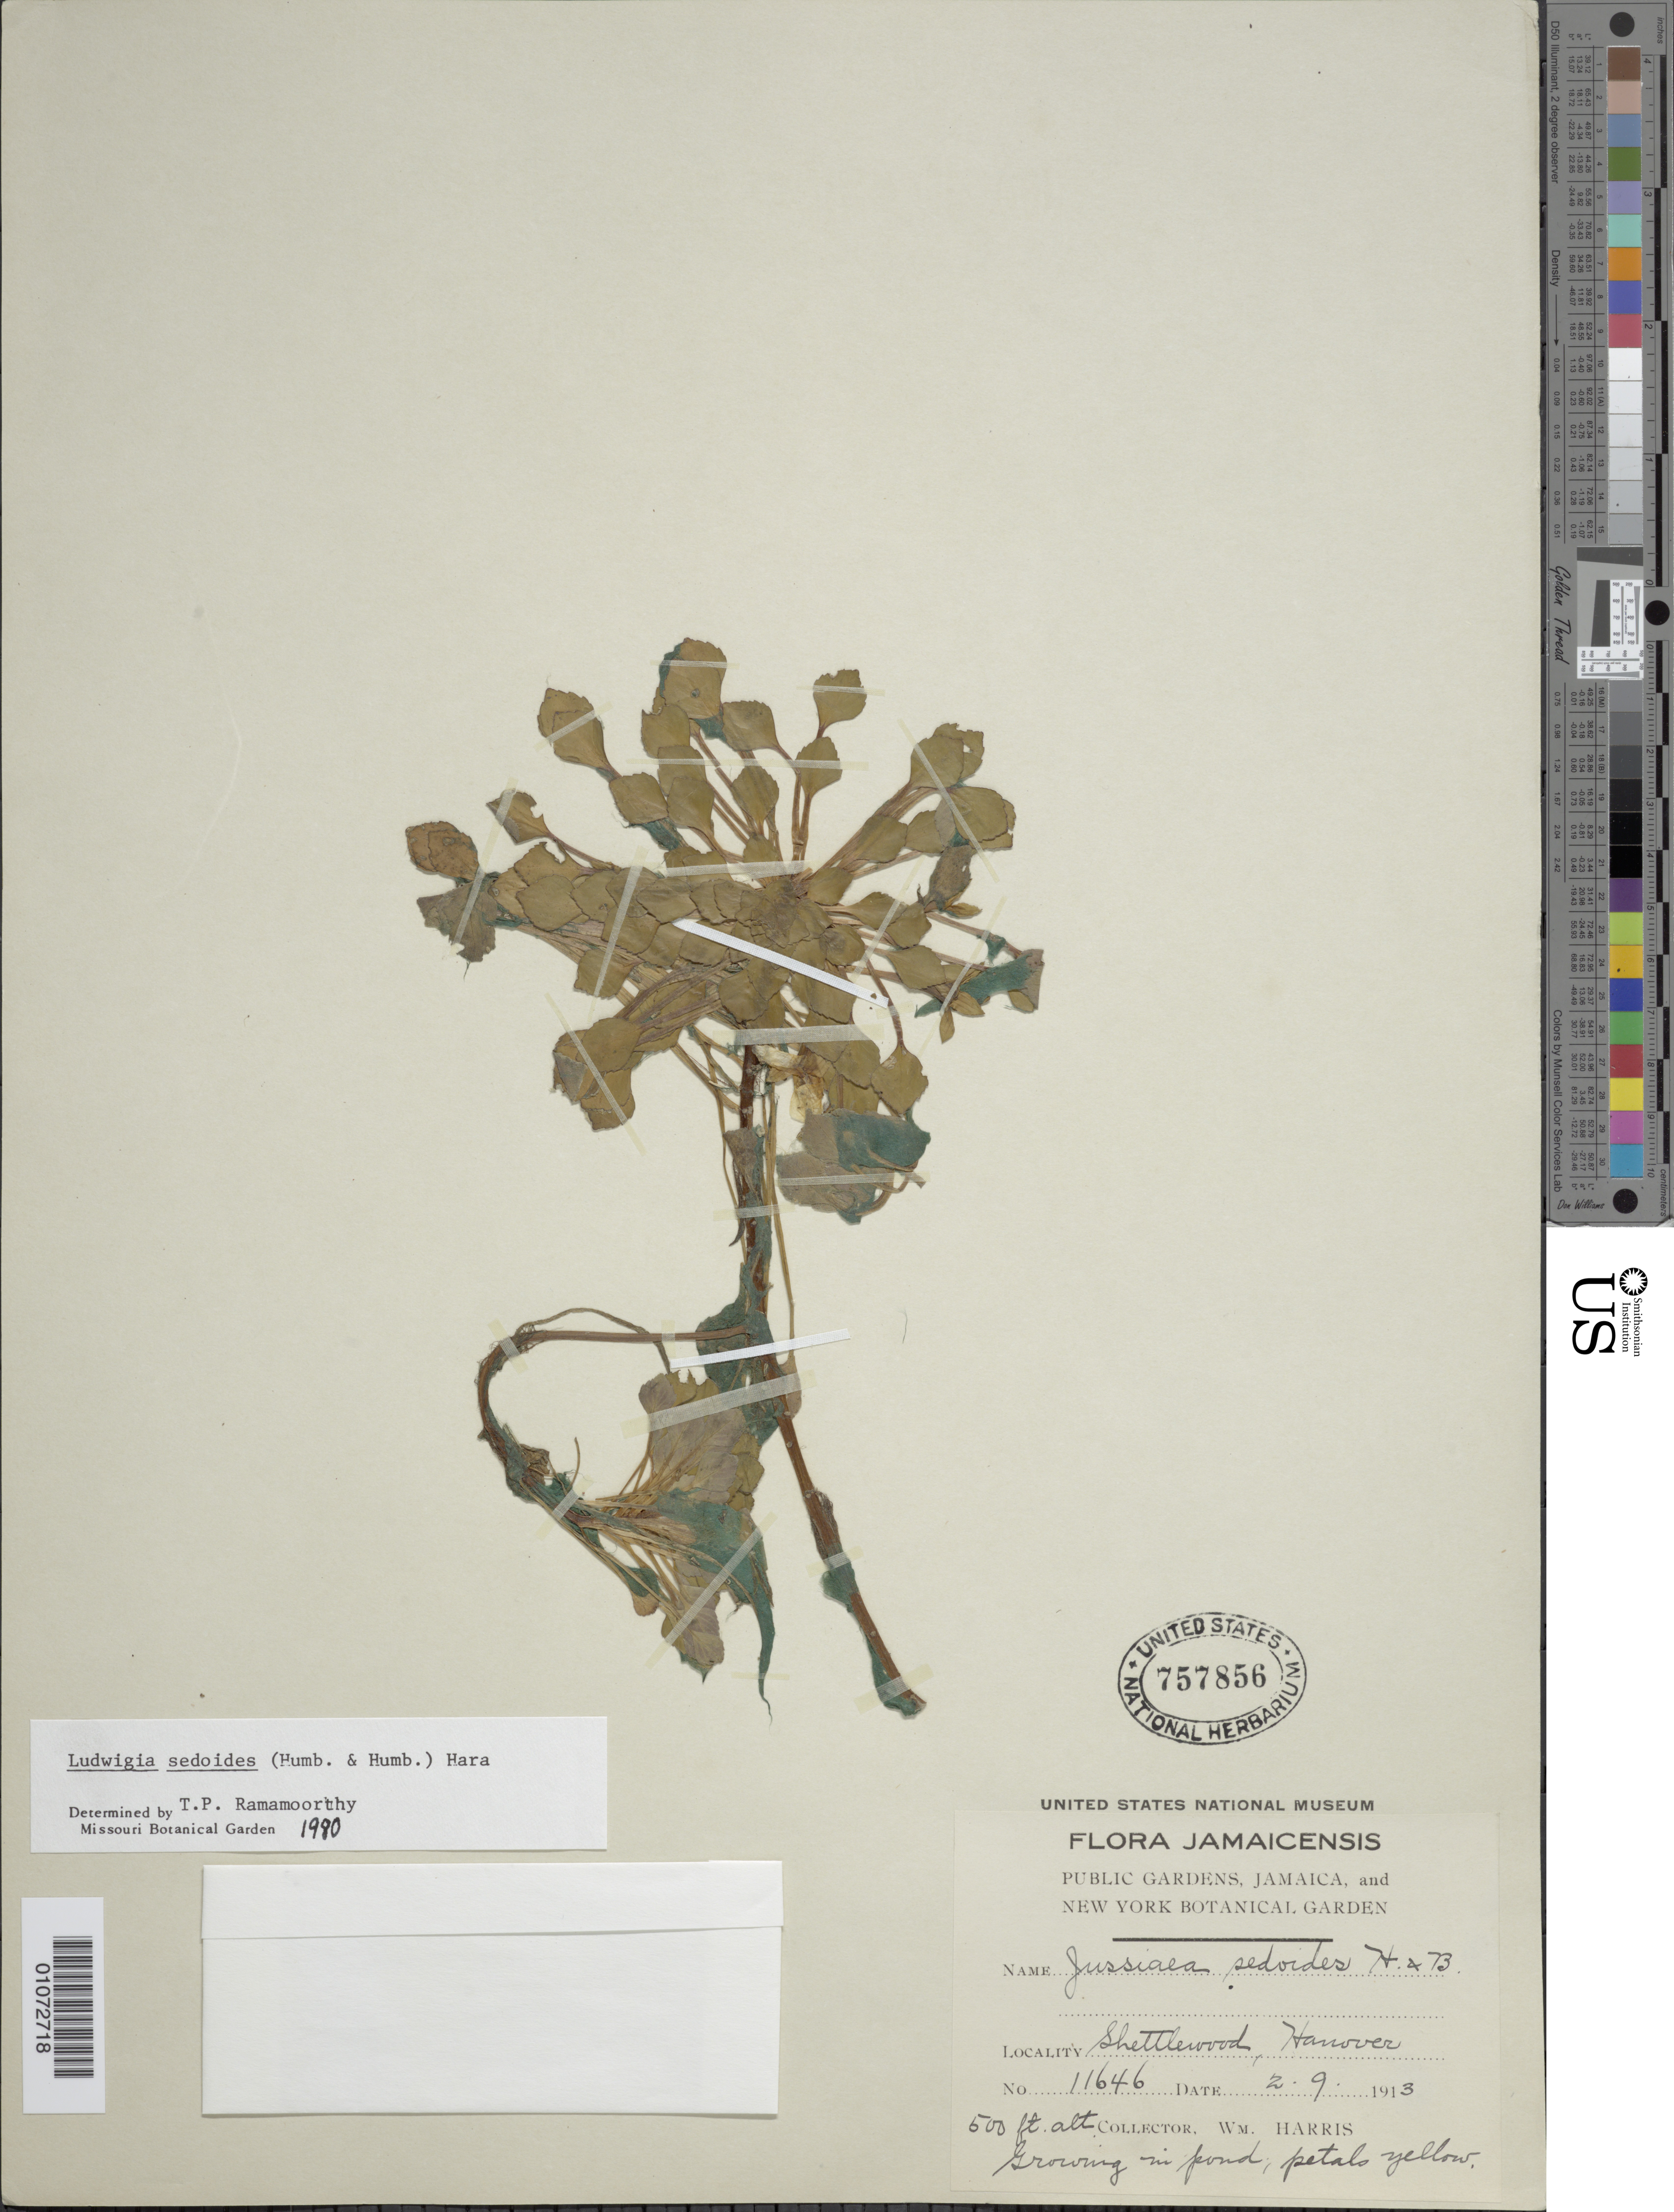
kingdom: Plantae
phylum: Tracheophyta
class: Magnoliopsida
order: Myrtales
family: Onagraceae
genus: Ludwigia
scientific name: Ludwigia sedoides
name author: (Humb. & Bonpl.) H. Hara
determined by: Ramamoorthy, T. P.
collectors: W. Harris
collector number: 11646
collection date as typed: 02 Sep 1913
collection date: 1913-09-02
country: Jamaica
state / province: Hanover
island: Jamaica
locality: Shettlewood, growing in pond.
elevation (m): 152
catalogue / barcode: US 757856